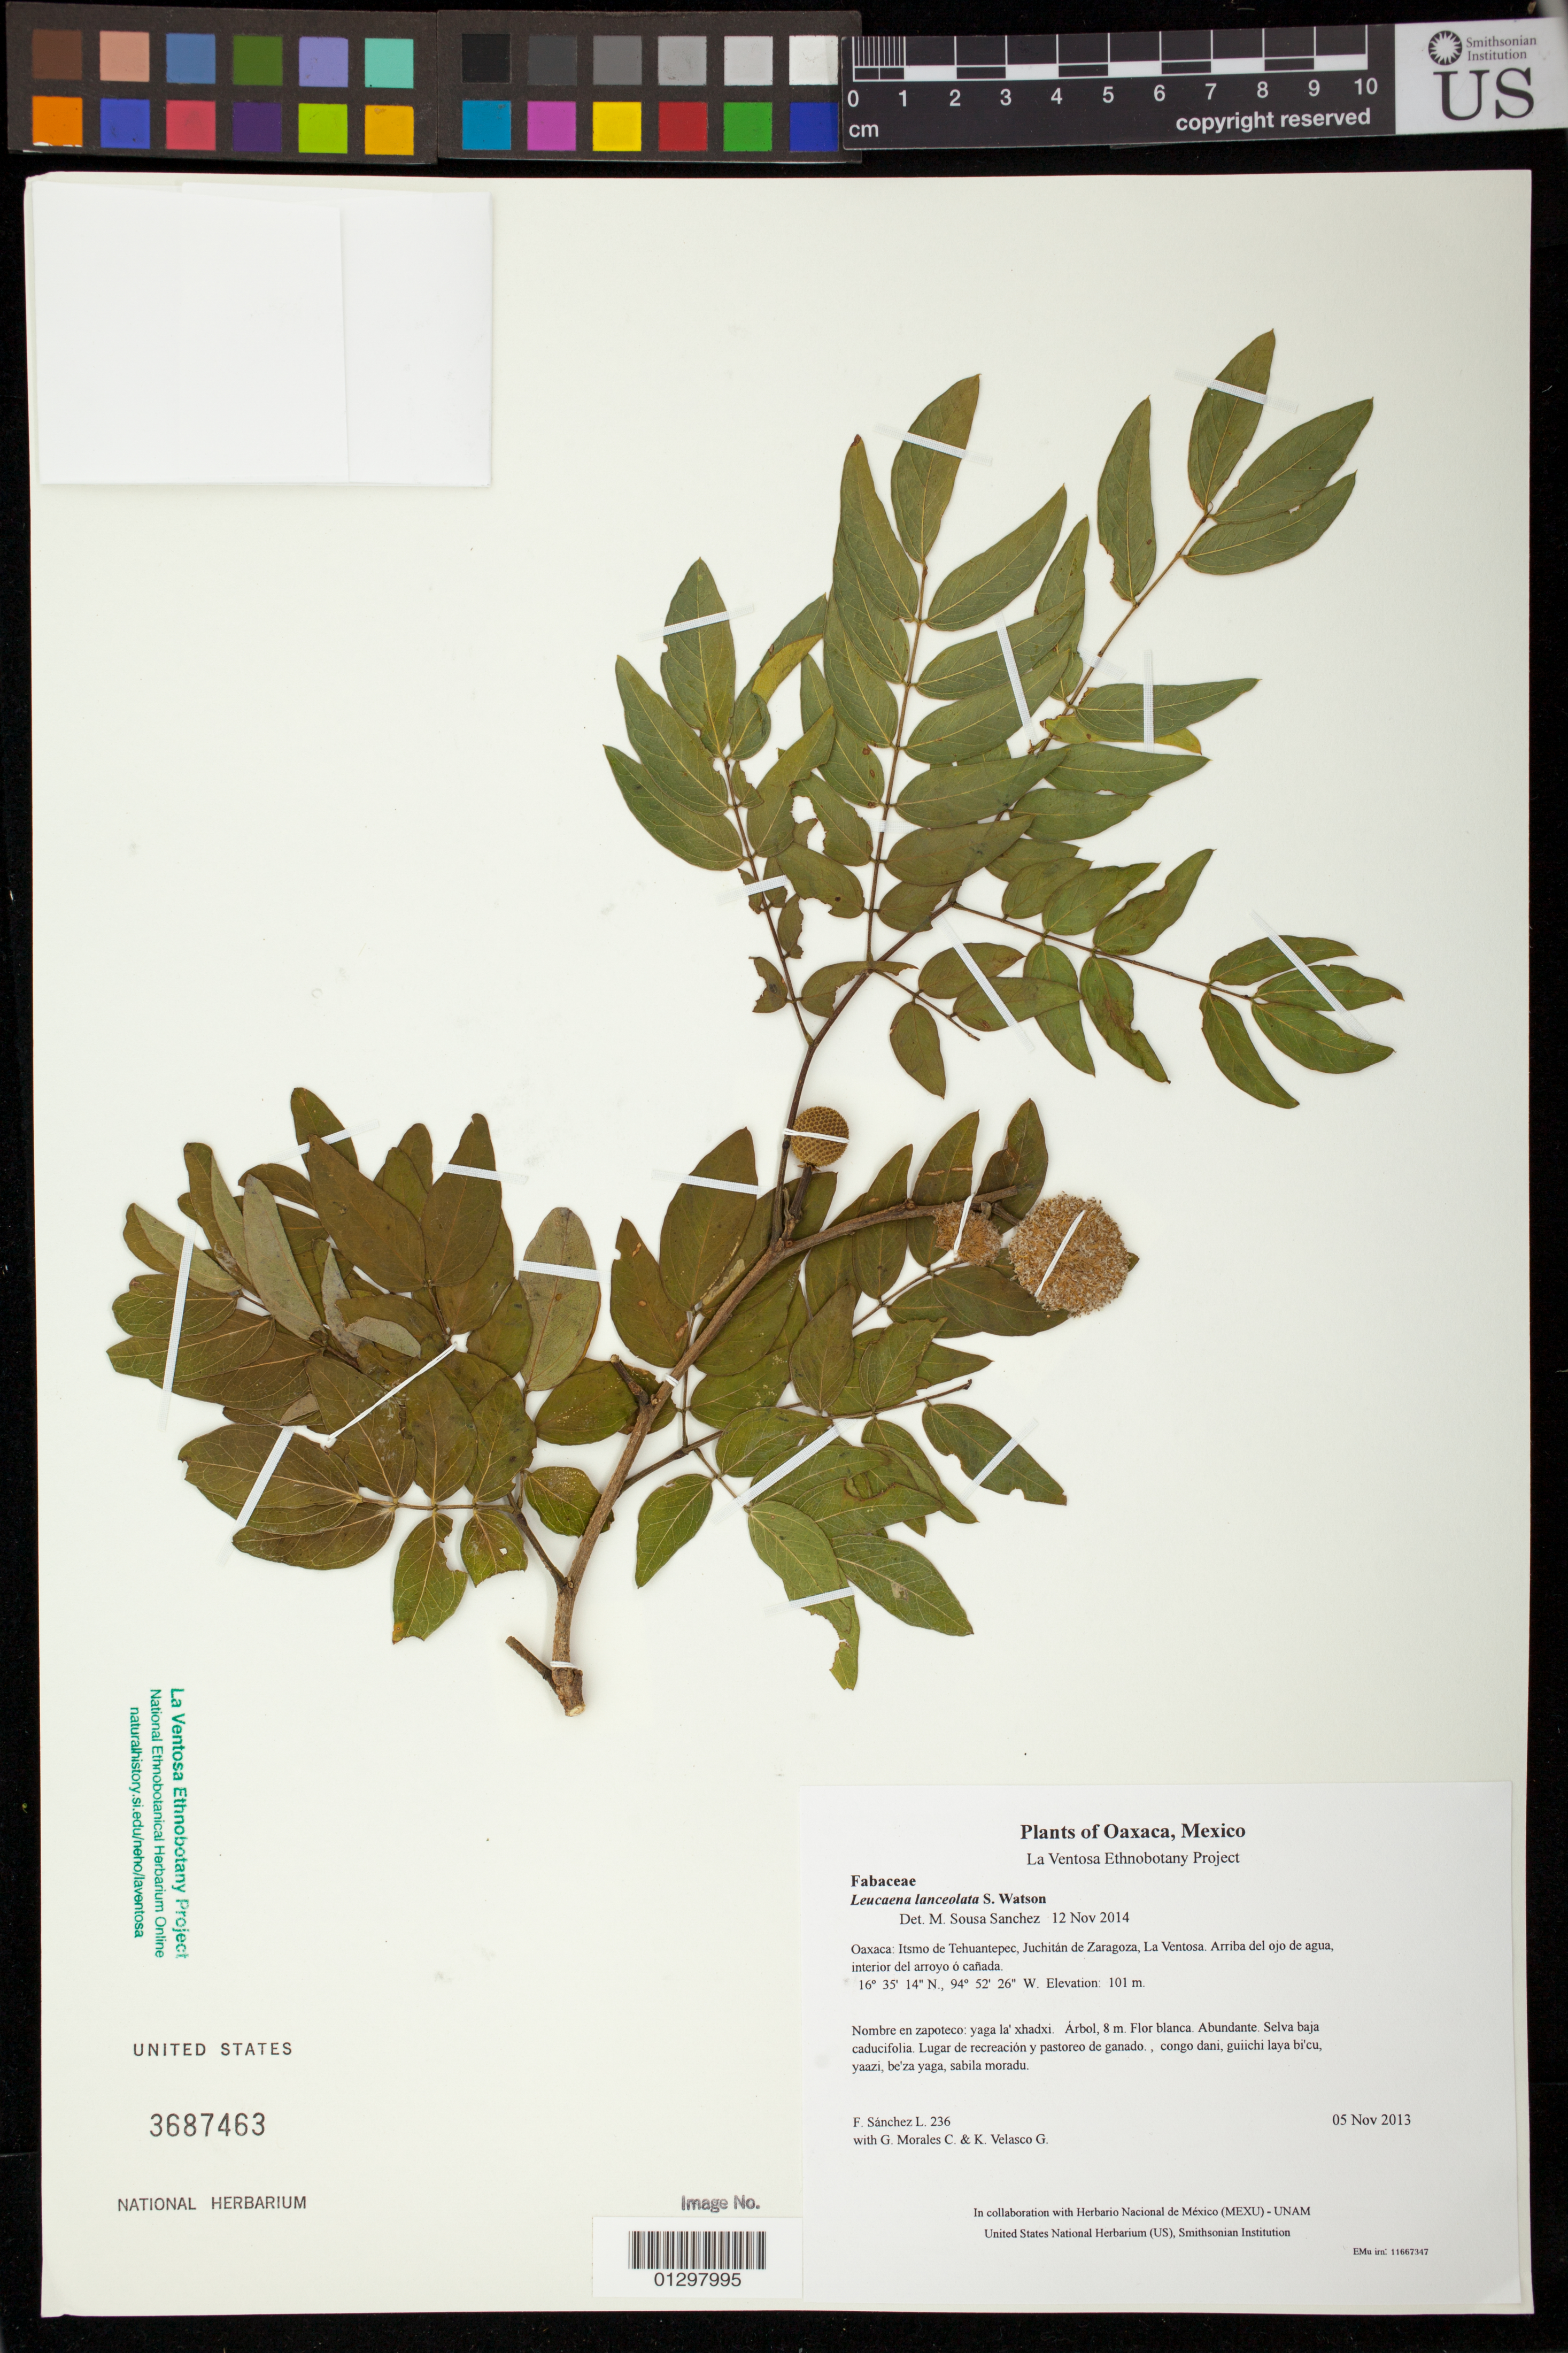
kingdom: Plantae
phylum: Tracheophyta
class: Magnoliopsida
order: Fabales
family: Fabaceae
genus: Leucaena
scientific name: Leucaena lanceolata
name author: S. Watson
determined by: Sousa S., Mario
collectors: F. Sánchez L., G. Morales C. & K. Velasco G.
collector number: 236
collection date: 2013-11-05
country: Mexico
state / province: Oaxaca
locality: Itsmo de Tehuantepec, Juchitán de Zaragoza, La Ventosa. Arriba del ojo de agua, interior del arroyo ó cañada.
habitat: Selva baja caducifolia. Lugar de recreación y pastoreo de ganado.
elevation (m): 101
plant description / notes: JEBOT, MEXU, SERO, US; Yaga. 8 m. Guie' naquichi'. Stale.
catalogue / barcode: US 3687463